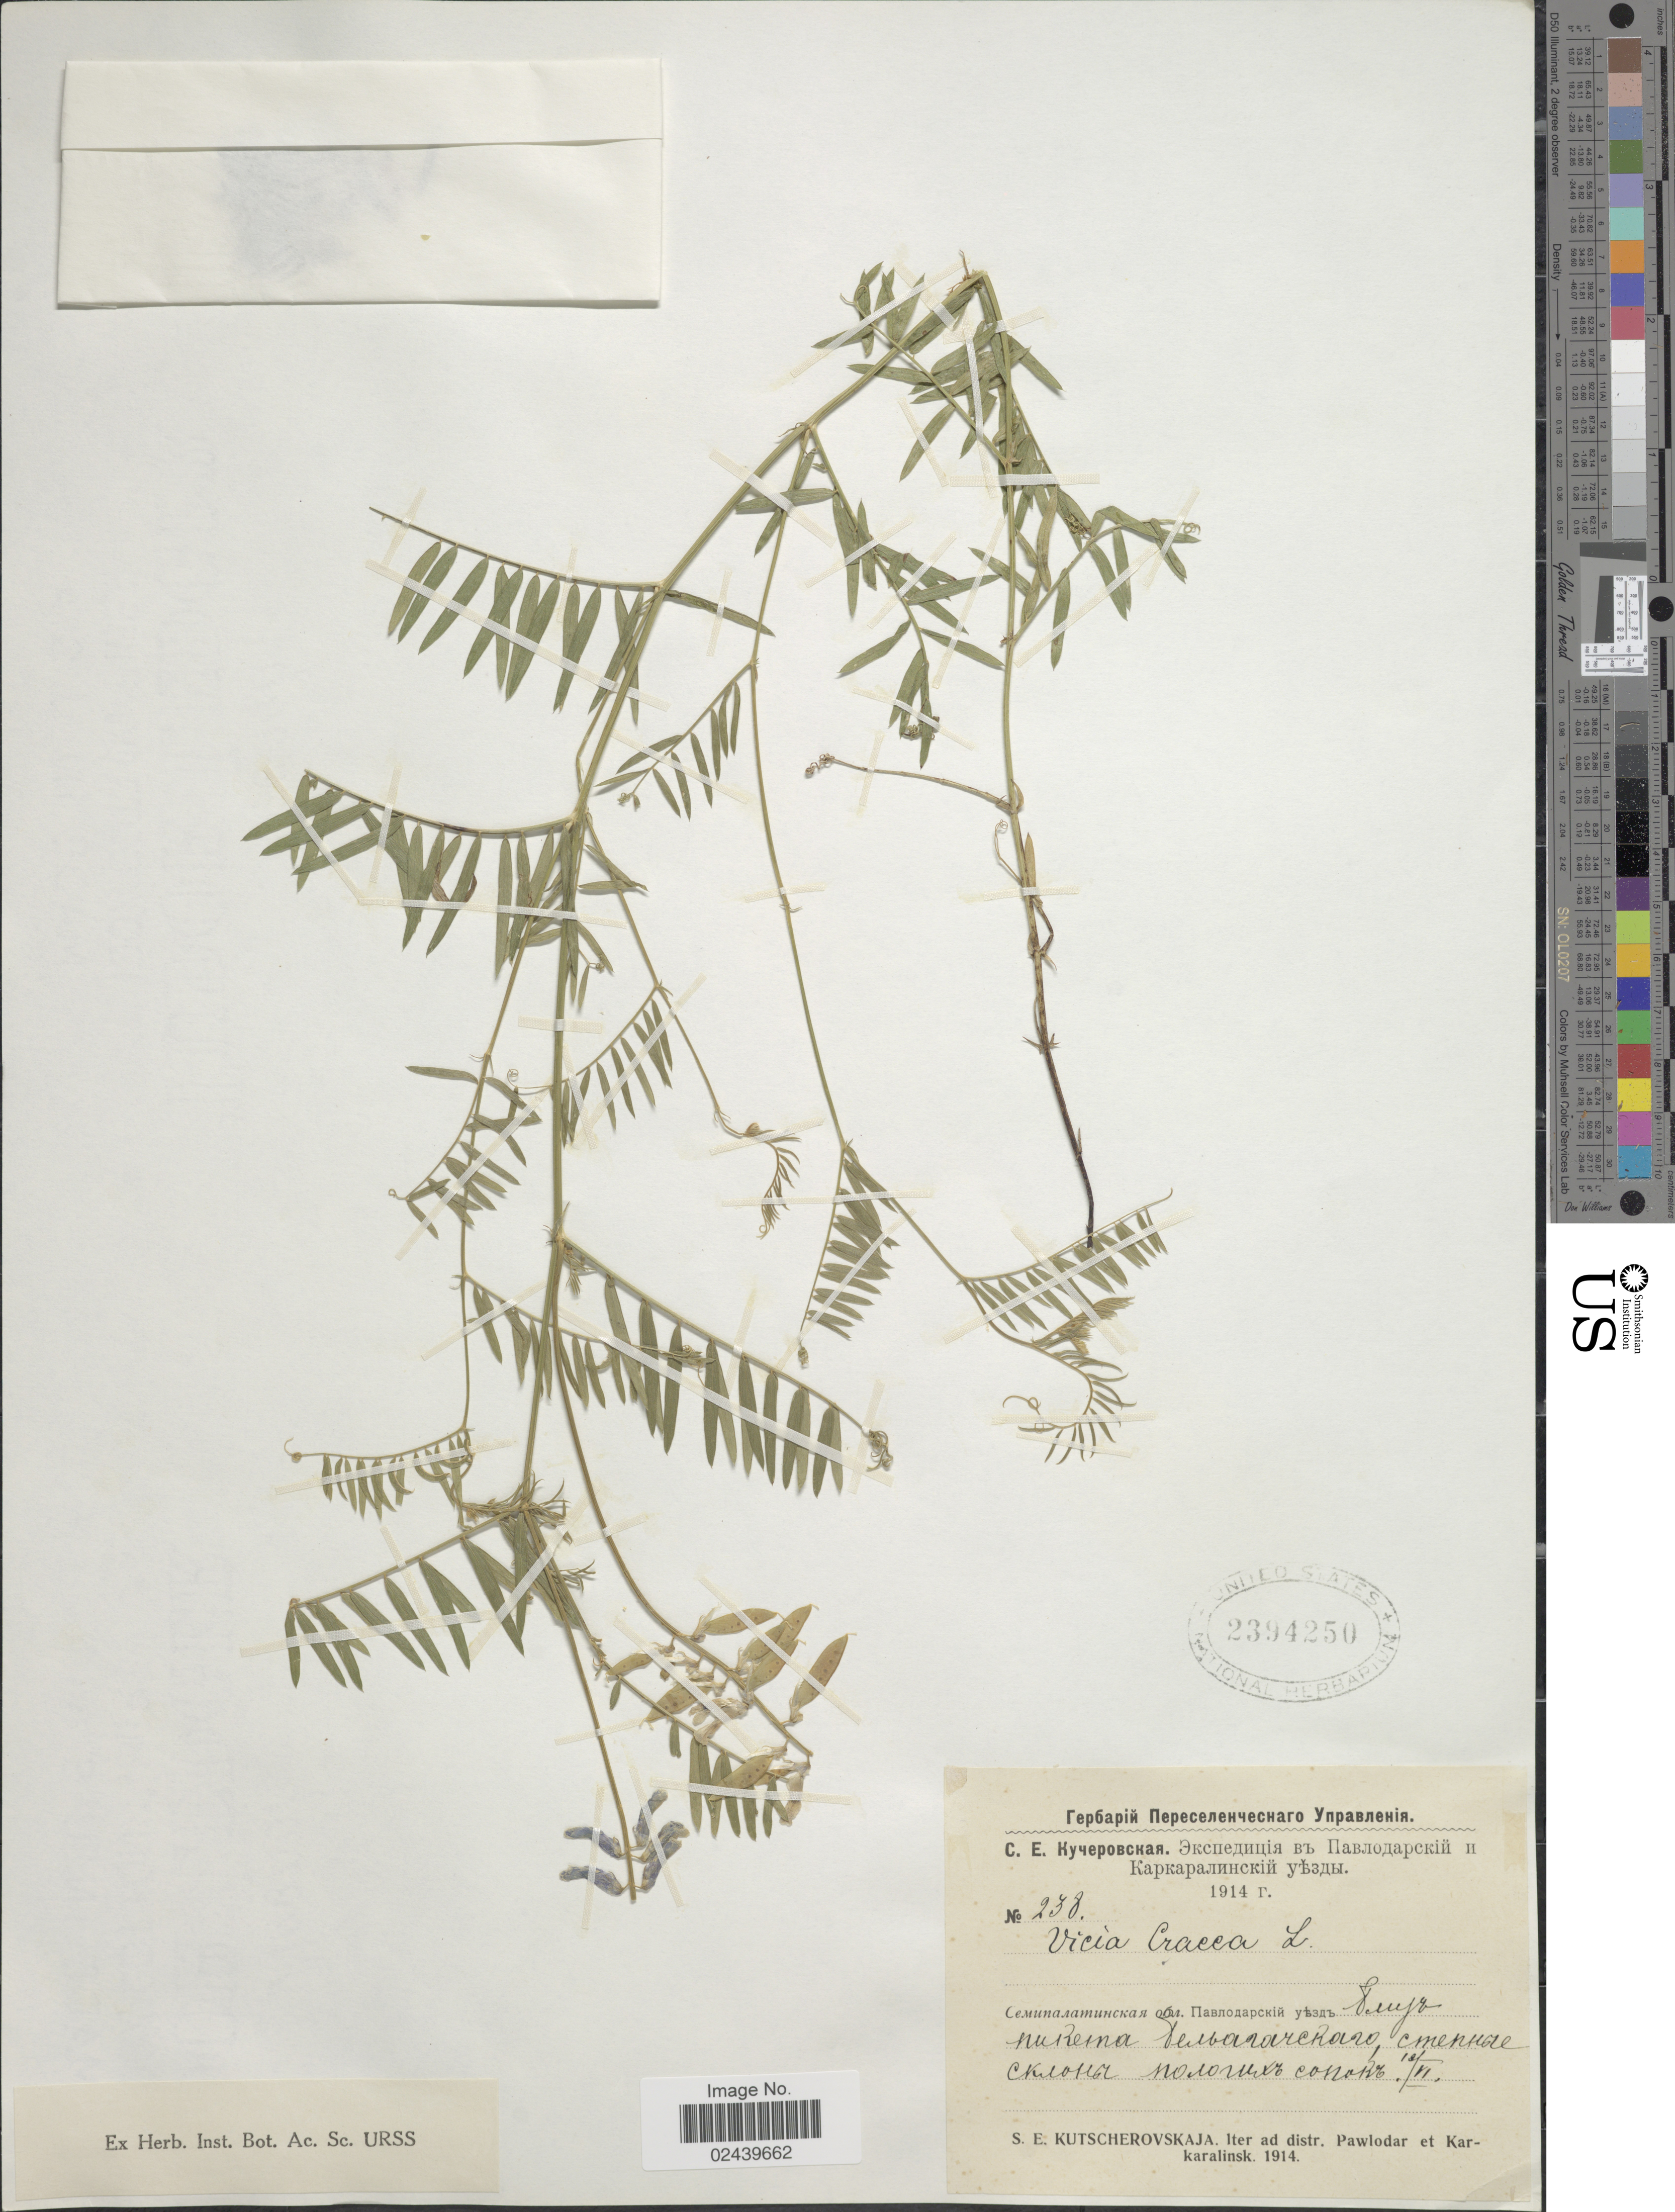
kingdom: Plantae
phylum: Tracheophyta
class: Magnoliopsida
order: Fabales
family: Fabaceae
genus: Vicia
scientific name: Vicia cracca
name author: L.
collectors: S. Kutscherovskaja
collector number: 238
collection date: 1914-06-13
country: Kazakhstan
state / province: Paylodar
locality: Distr. Pawlodar et Karkaralinsk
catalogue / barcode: US 2394250